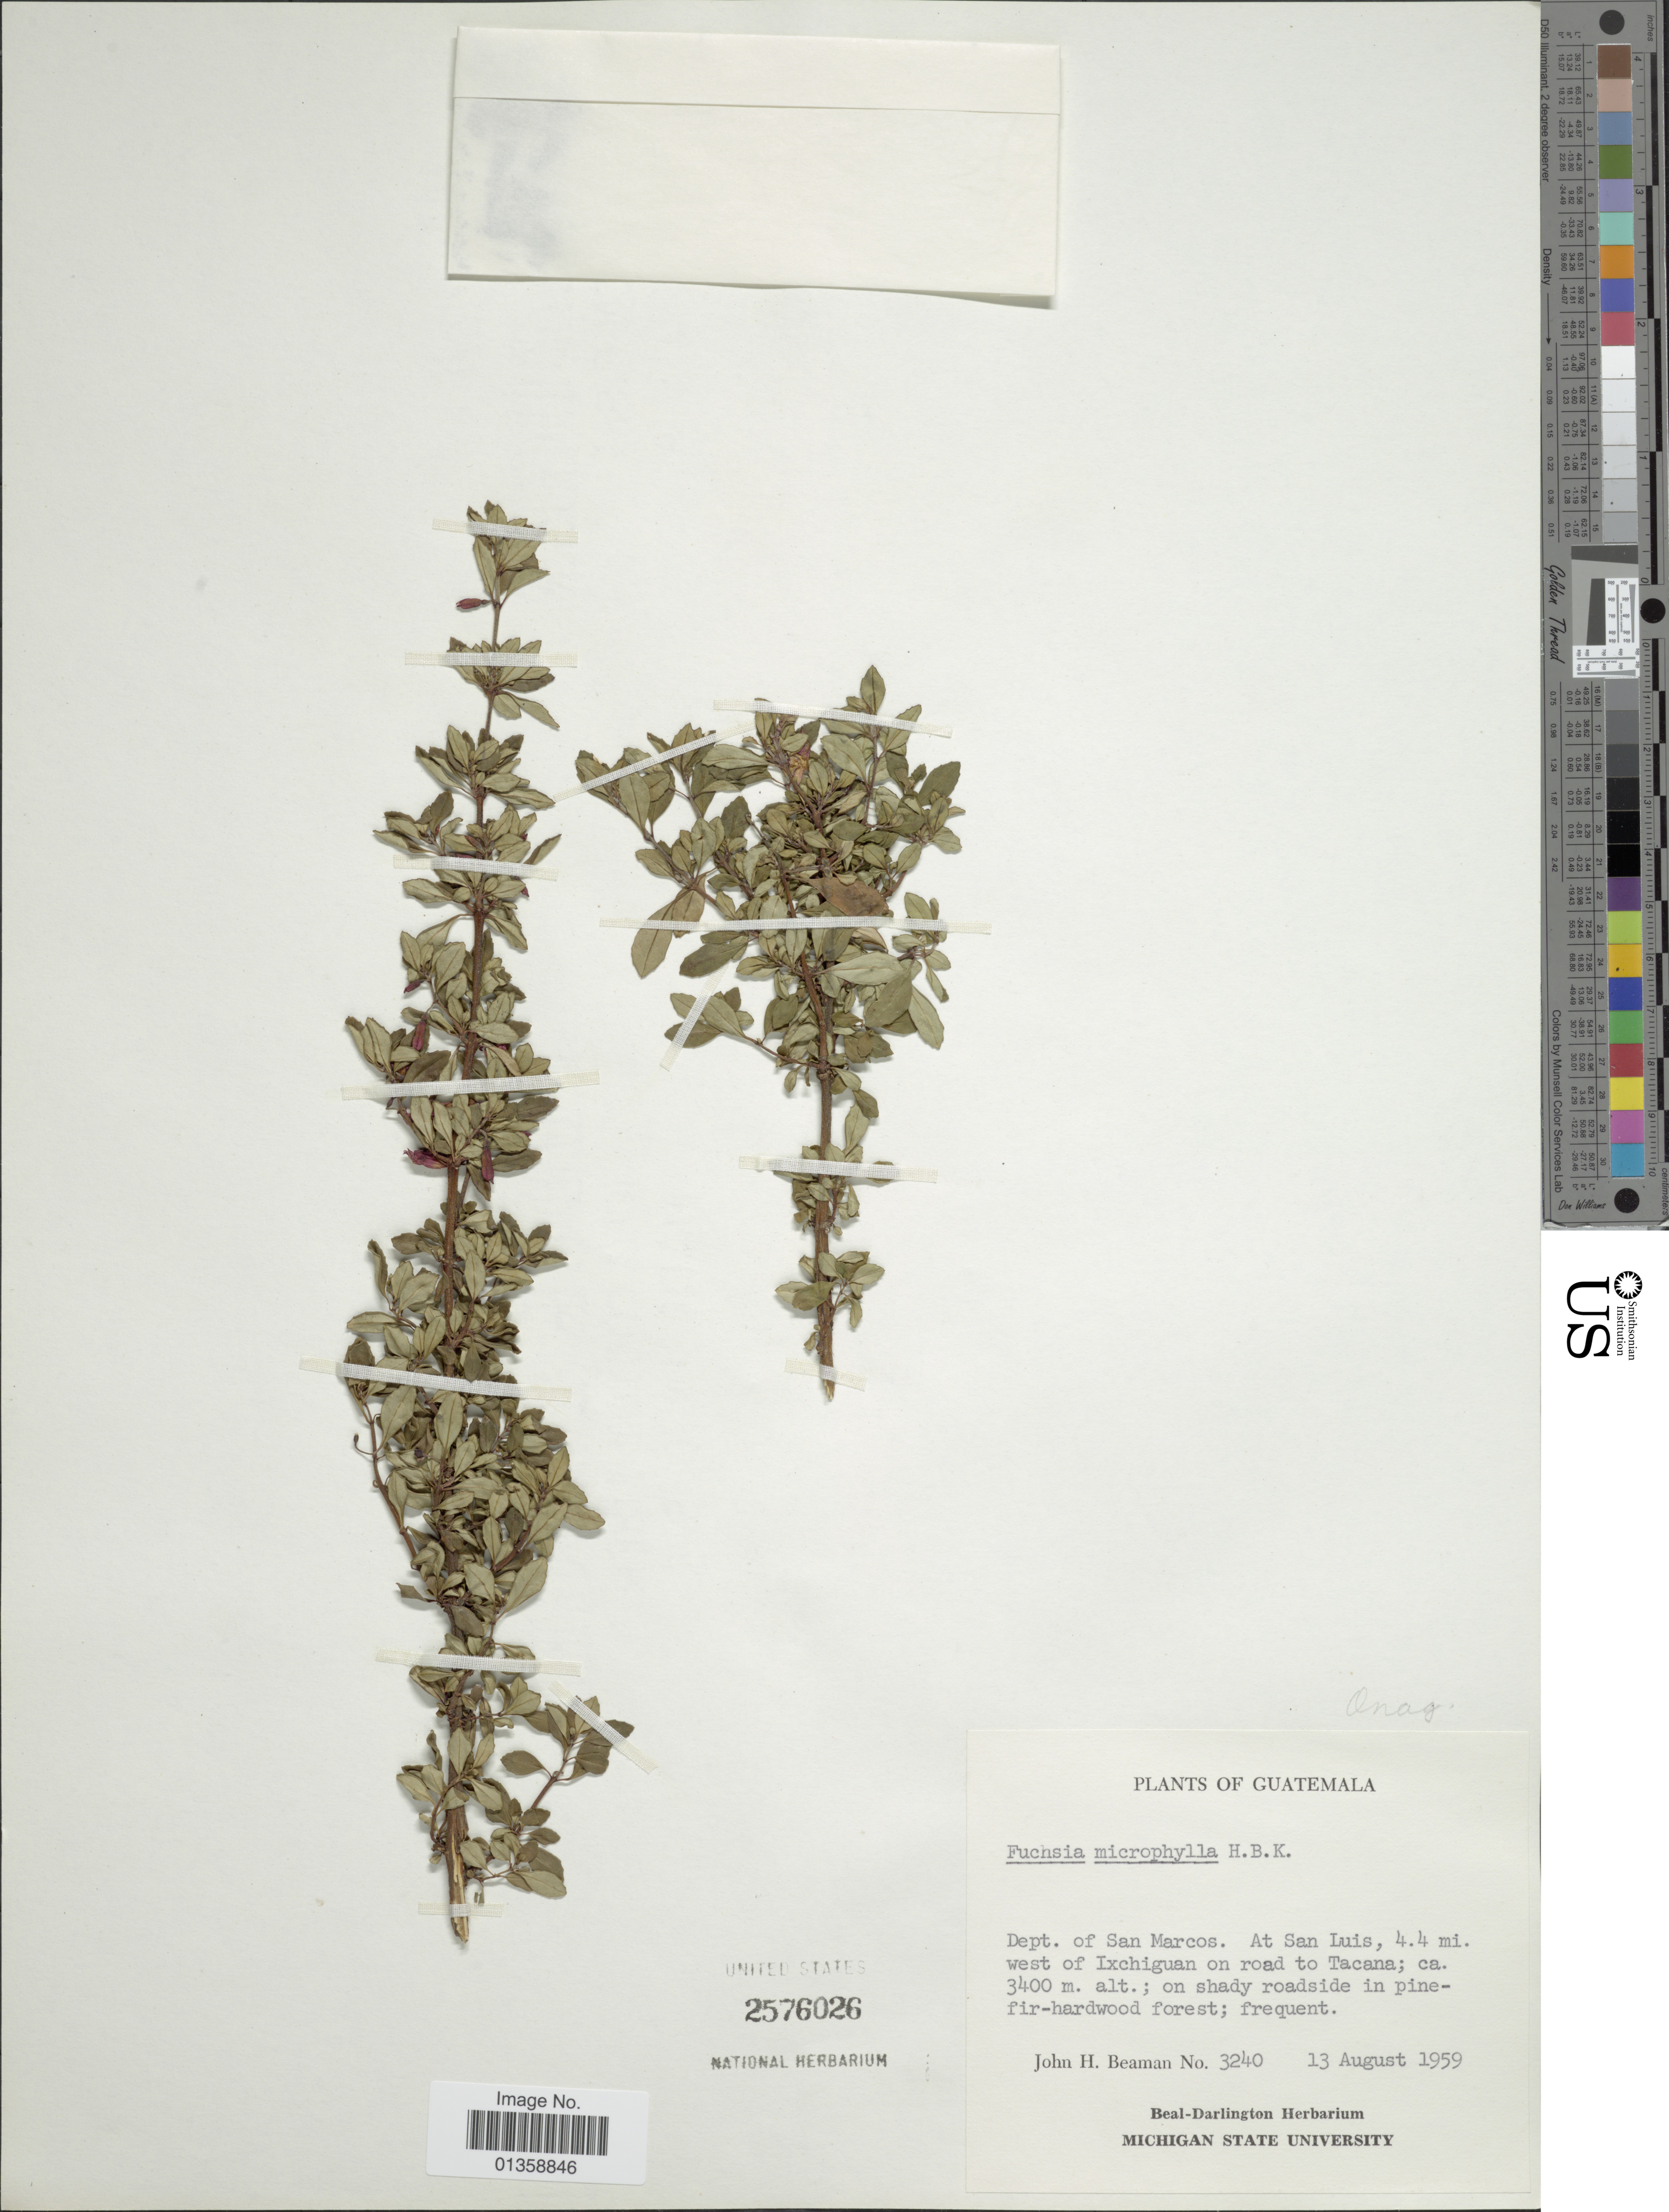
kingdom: Plantae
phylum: Tracheophyta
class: Magnoliopsida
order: Myrtales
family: Onagraceae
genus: Fuchsia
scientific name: Fuchsia microphylla subsp. microphylla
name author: Kunth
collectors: J. H. Beaman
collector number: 3240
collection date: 1959-08-13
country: Guatemala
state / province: San Marcos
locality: At San Luis, 4.4 mi. west of Ixchiguan on road to Tacana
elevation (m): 3400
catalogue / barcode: US 2576026